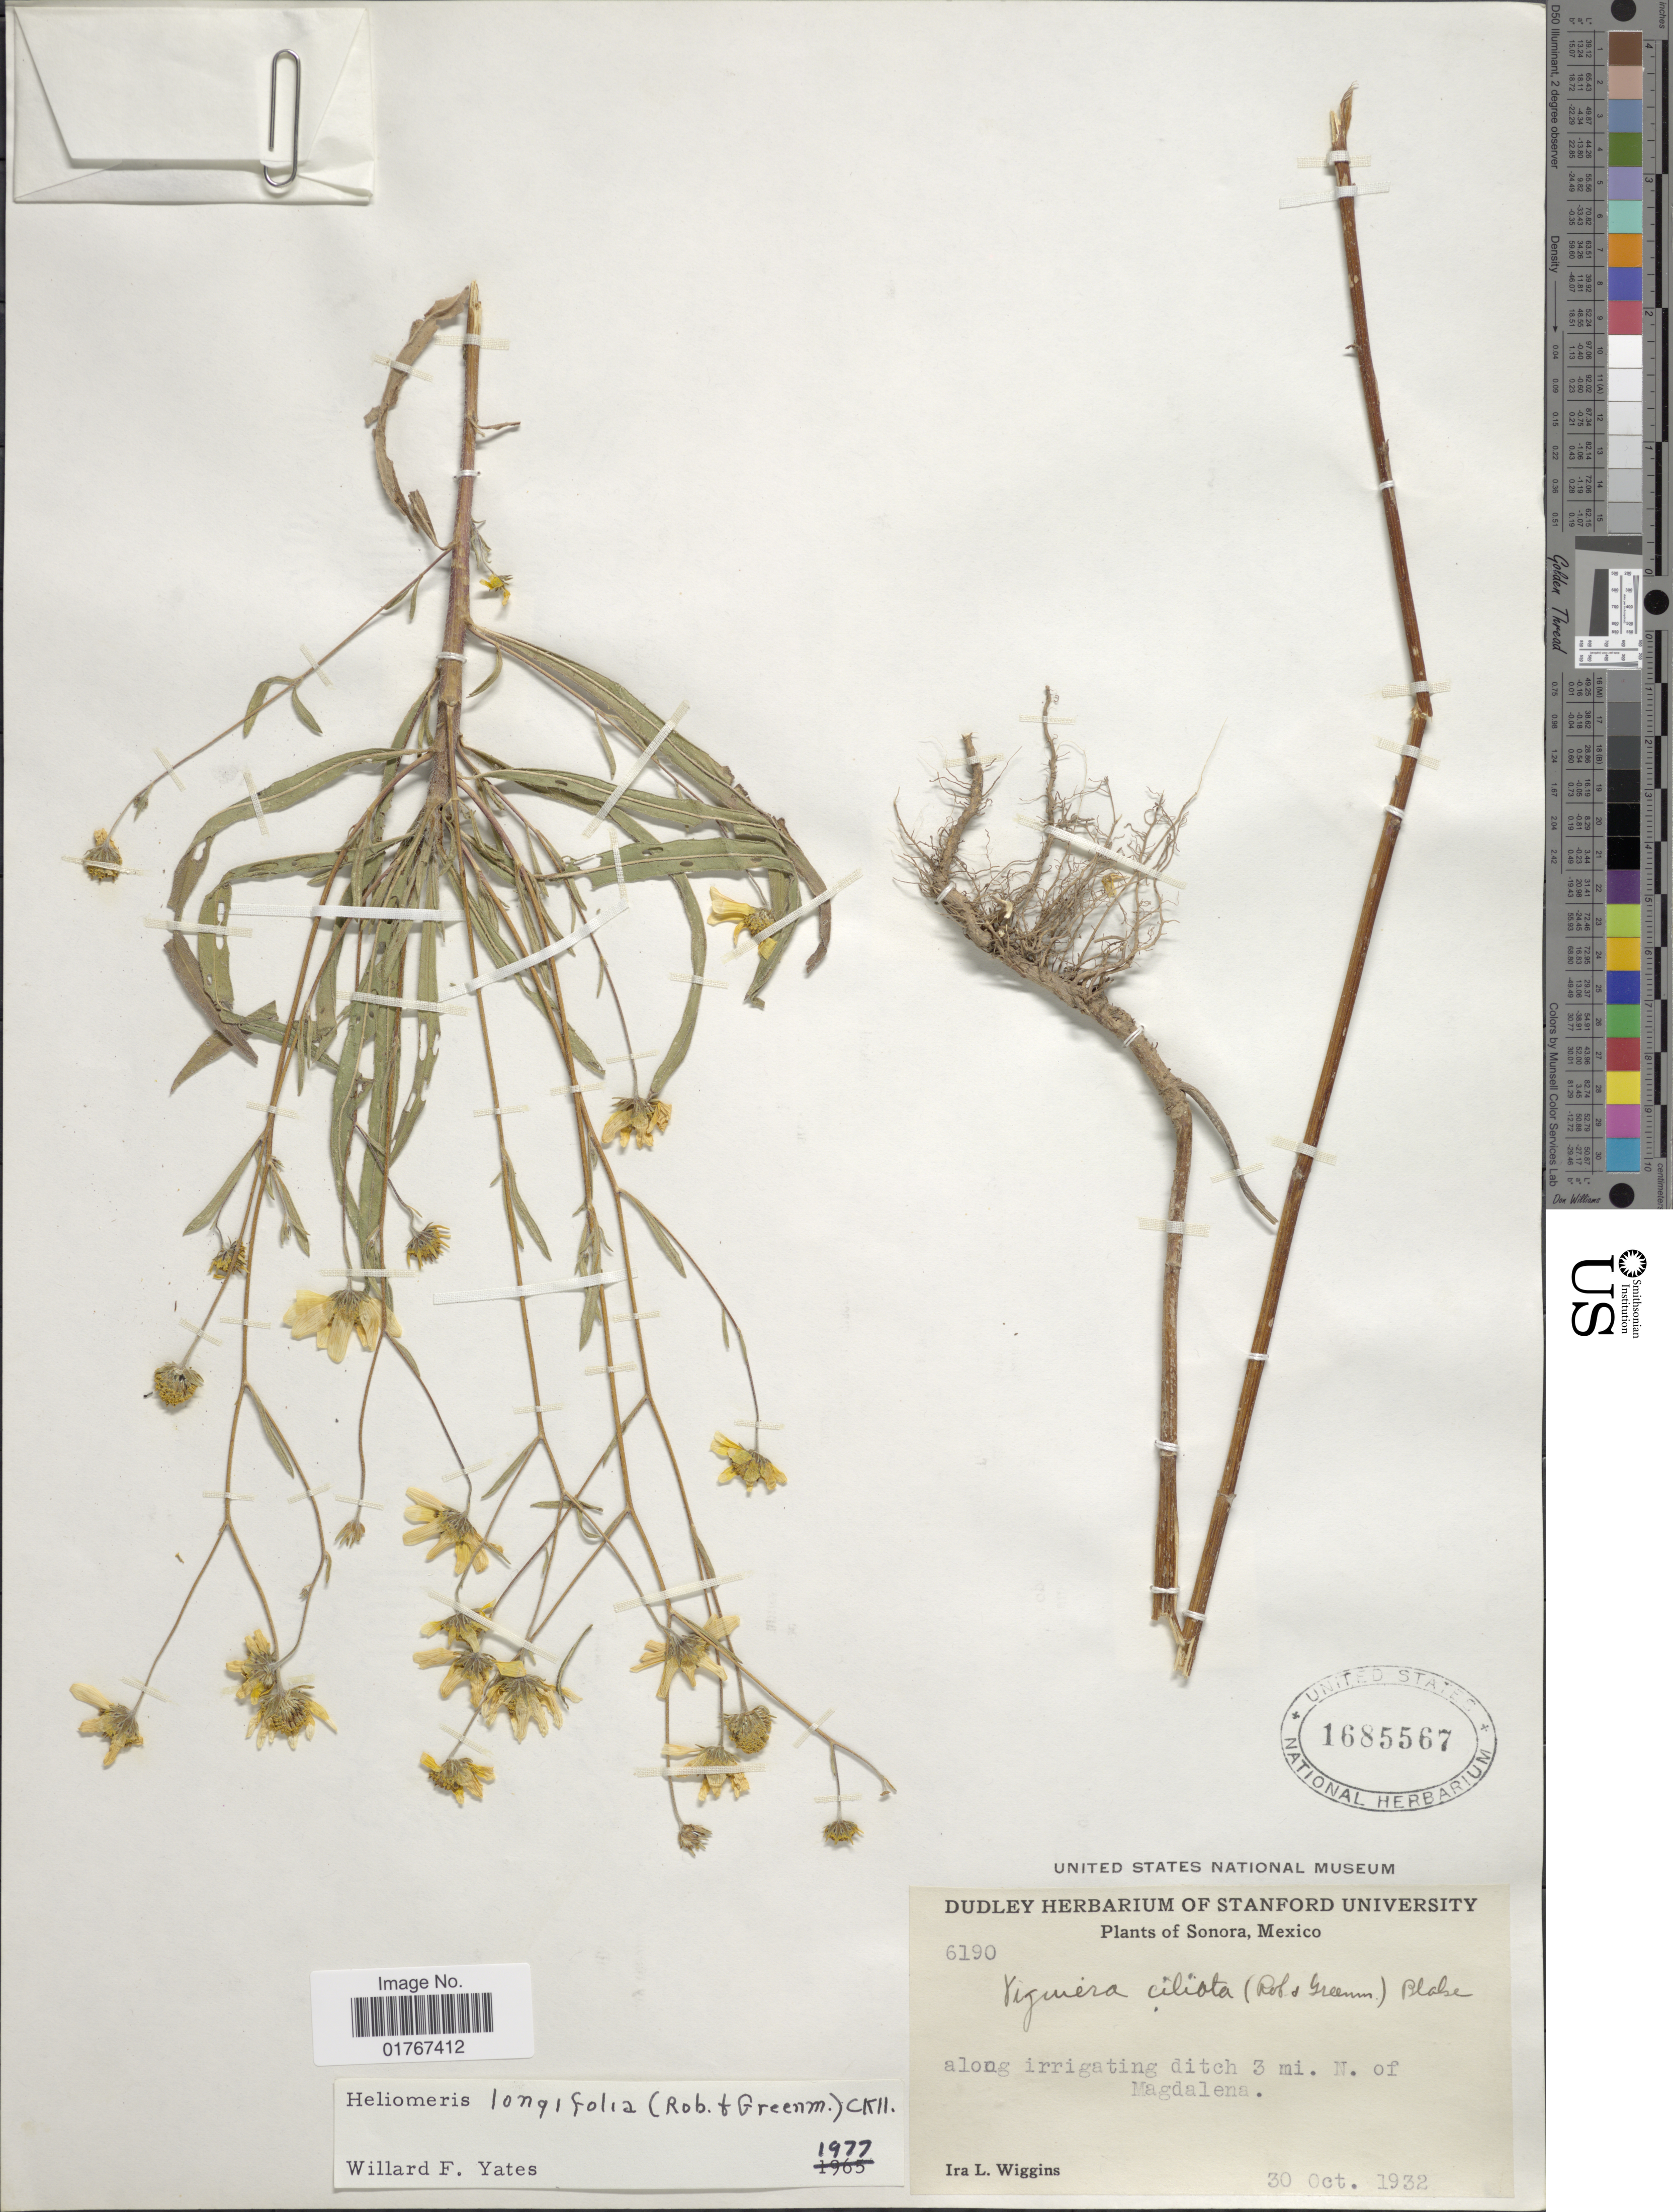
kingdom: Plantae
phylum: Tracheophyta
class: Magnoliopsida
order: Asterales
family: Asteraceae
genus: Heliomeris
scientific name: Heliomeris longifolia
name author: (B.L. Rob.) Cockerell & Greenm.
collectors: I. L. Wiggins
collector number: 6190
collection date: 1932-10-30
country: Mexico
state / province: Sonora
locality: Along irrigating ditch 3 mi. N of Magdalena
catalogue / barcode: US 1685567